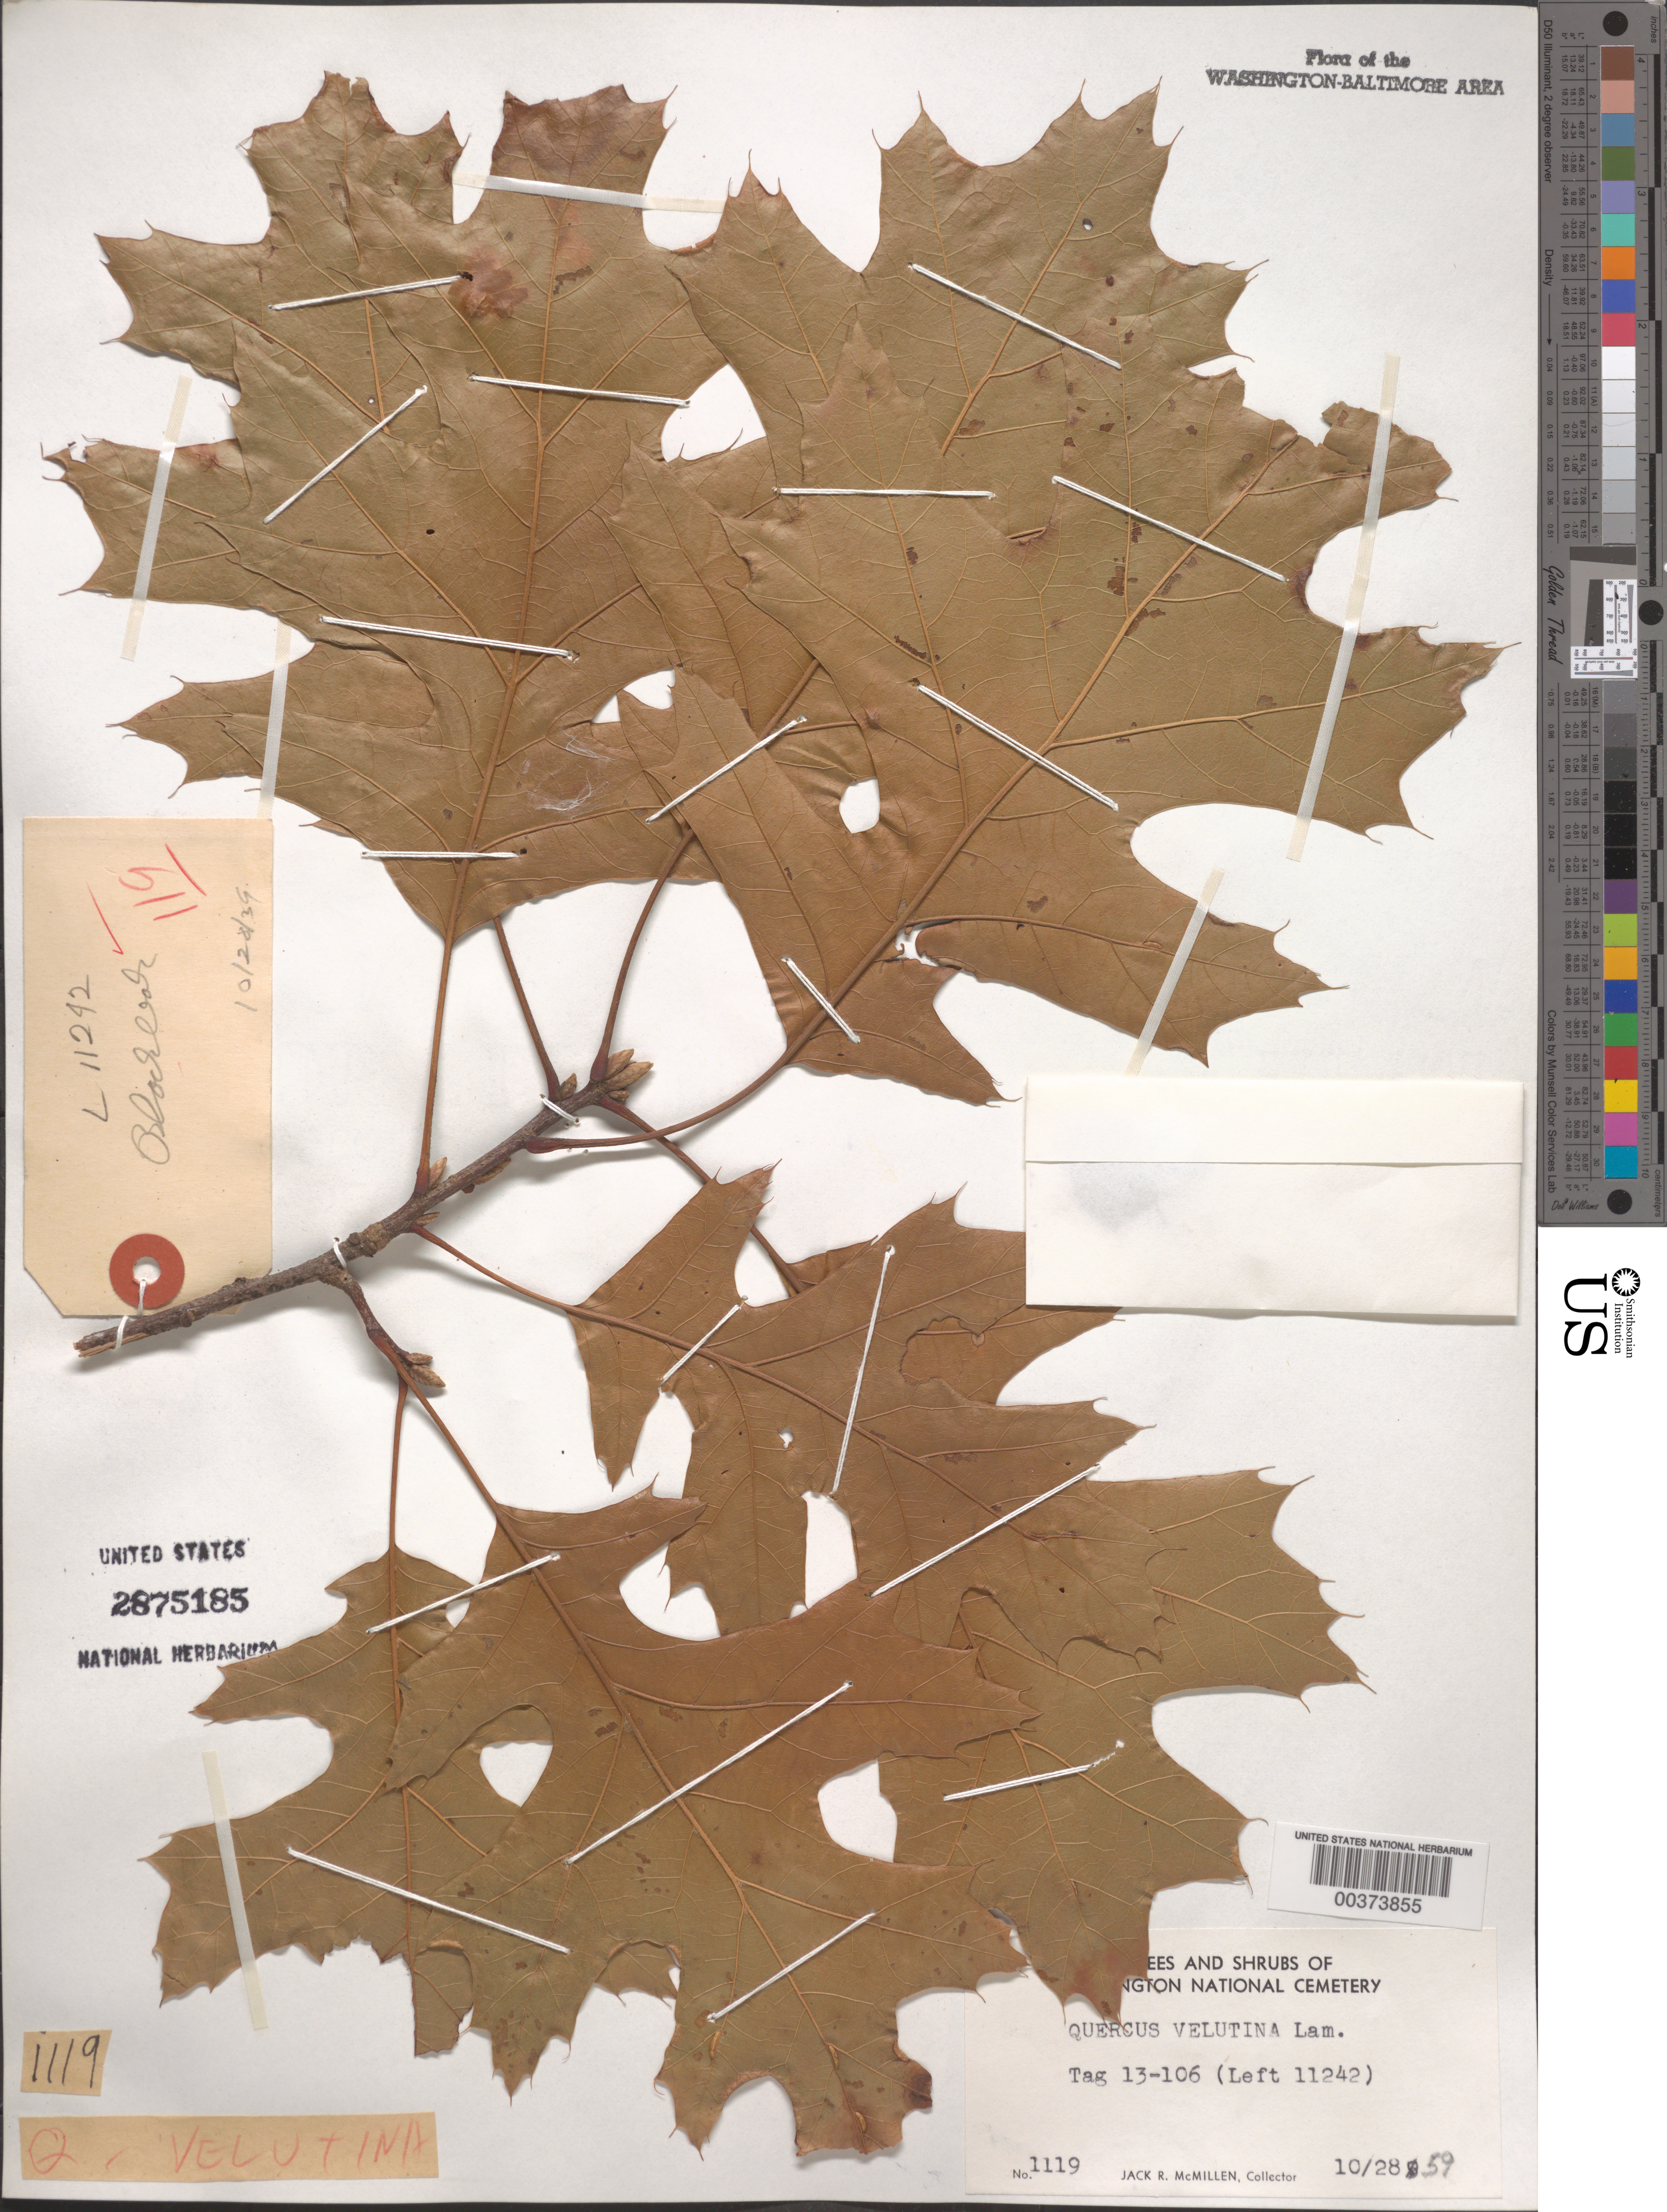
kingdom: Plantae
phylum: Tracheophyta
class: Magnoliopsida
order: Fagales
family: Fagaceae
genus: Quercus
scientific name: Quercus velutina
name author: Lam.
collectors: J. McMillen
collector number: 1119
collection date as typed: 28 Oct 1959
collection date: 1959-10-28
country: United States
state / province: Virginia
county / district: Arlington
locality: Arlington National Cemetery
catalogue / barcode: US 2875185